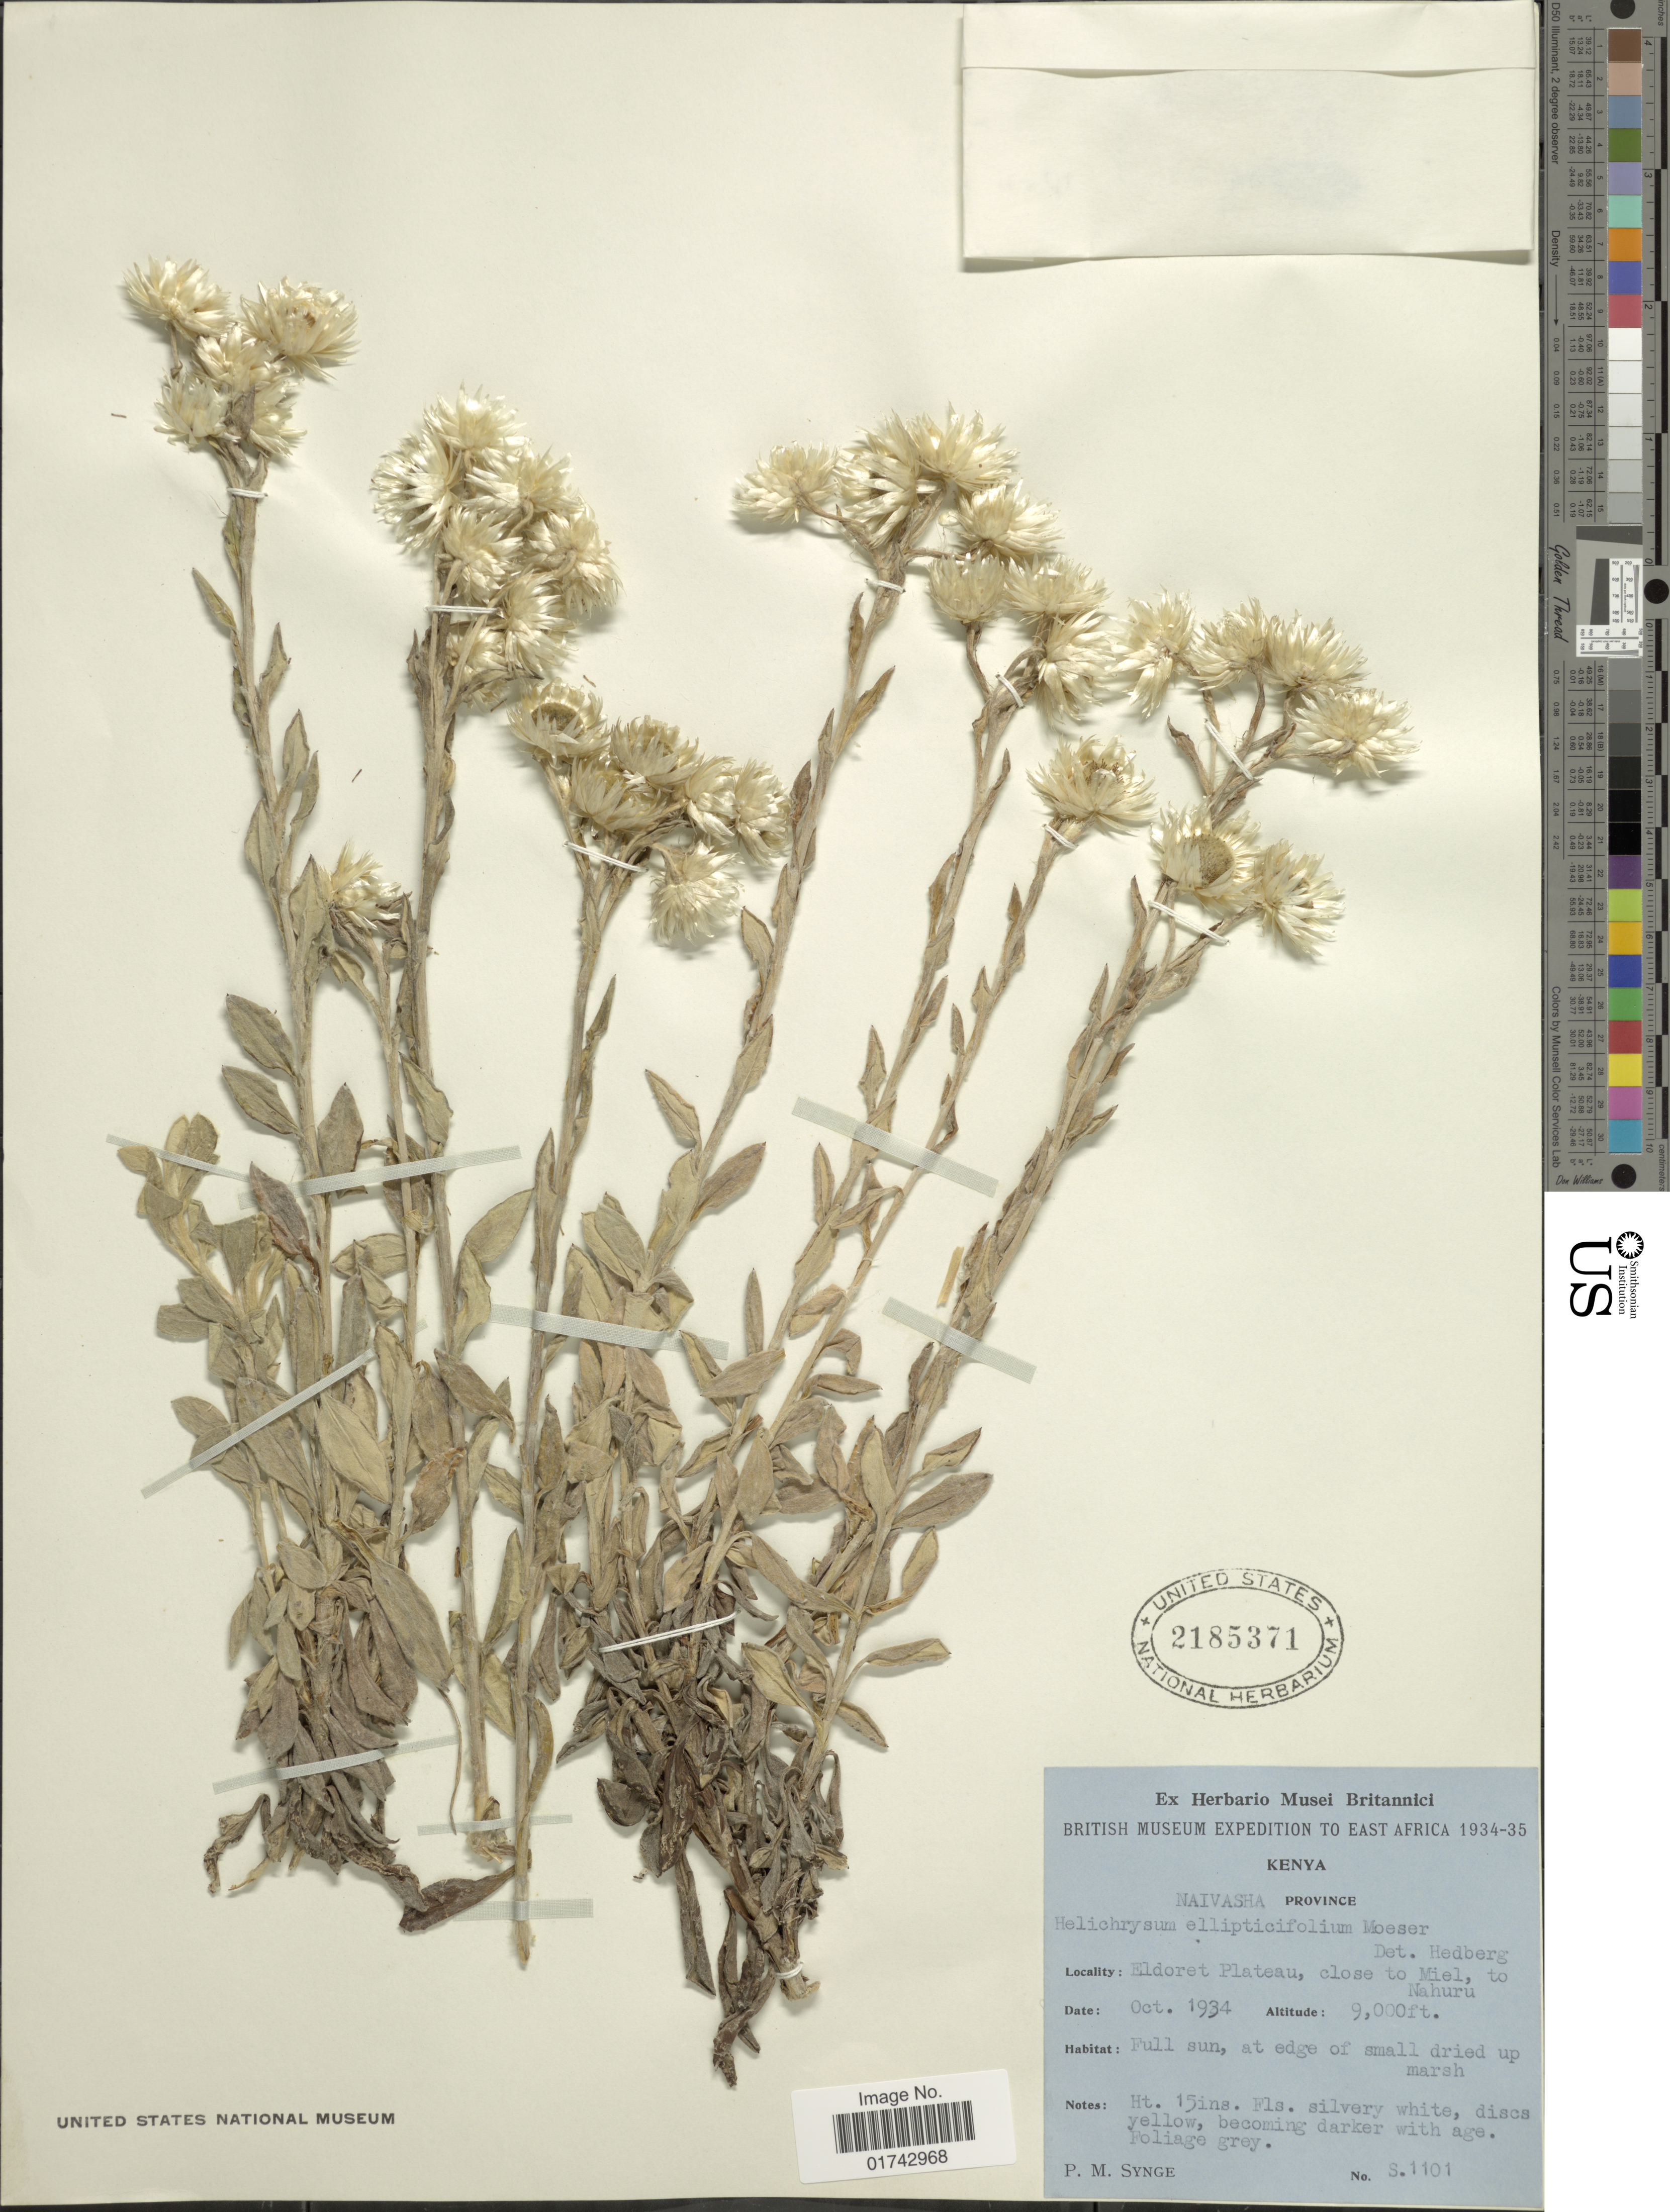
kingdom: Plantae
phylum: Tracheophyta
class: Magnoliopsida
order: Asterales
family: Asteraceae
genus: Helichrysum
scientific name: Helichrysum ellipticifolium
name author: Moeser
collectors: P. Synge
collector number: S.1101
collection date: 1934-10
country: Kenya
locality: Naivasha province, Eldoret Plateau, close to Miel, to Nahuru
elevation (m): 2743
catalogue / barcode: US 2185371